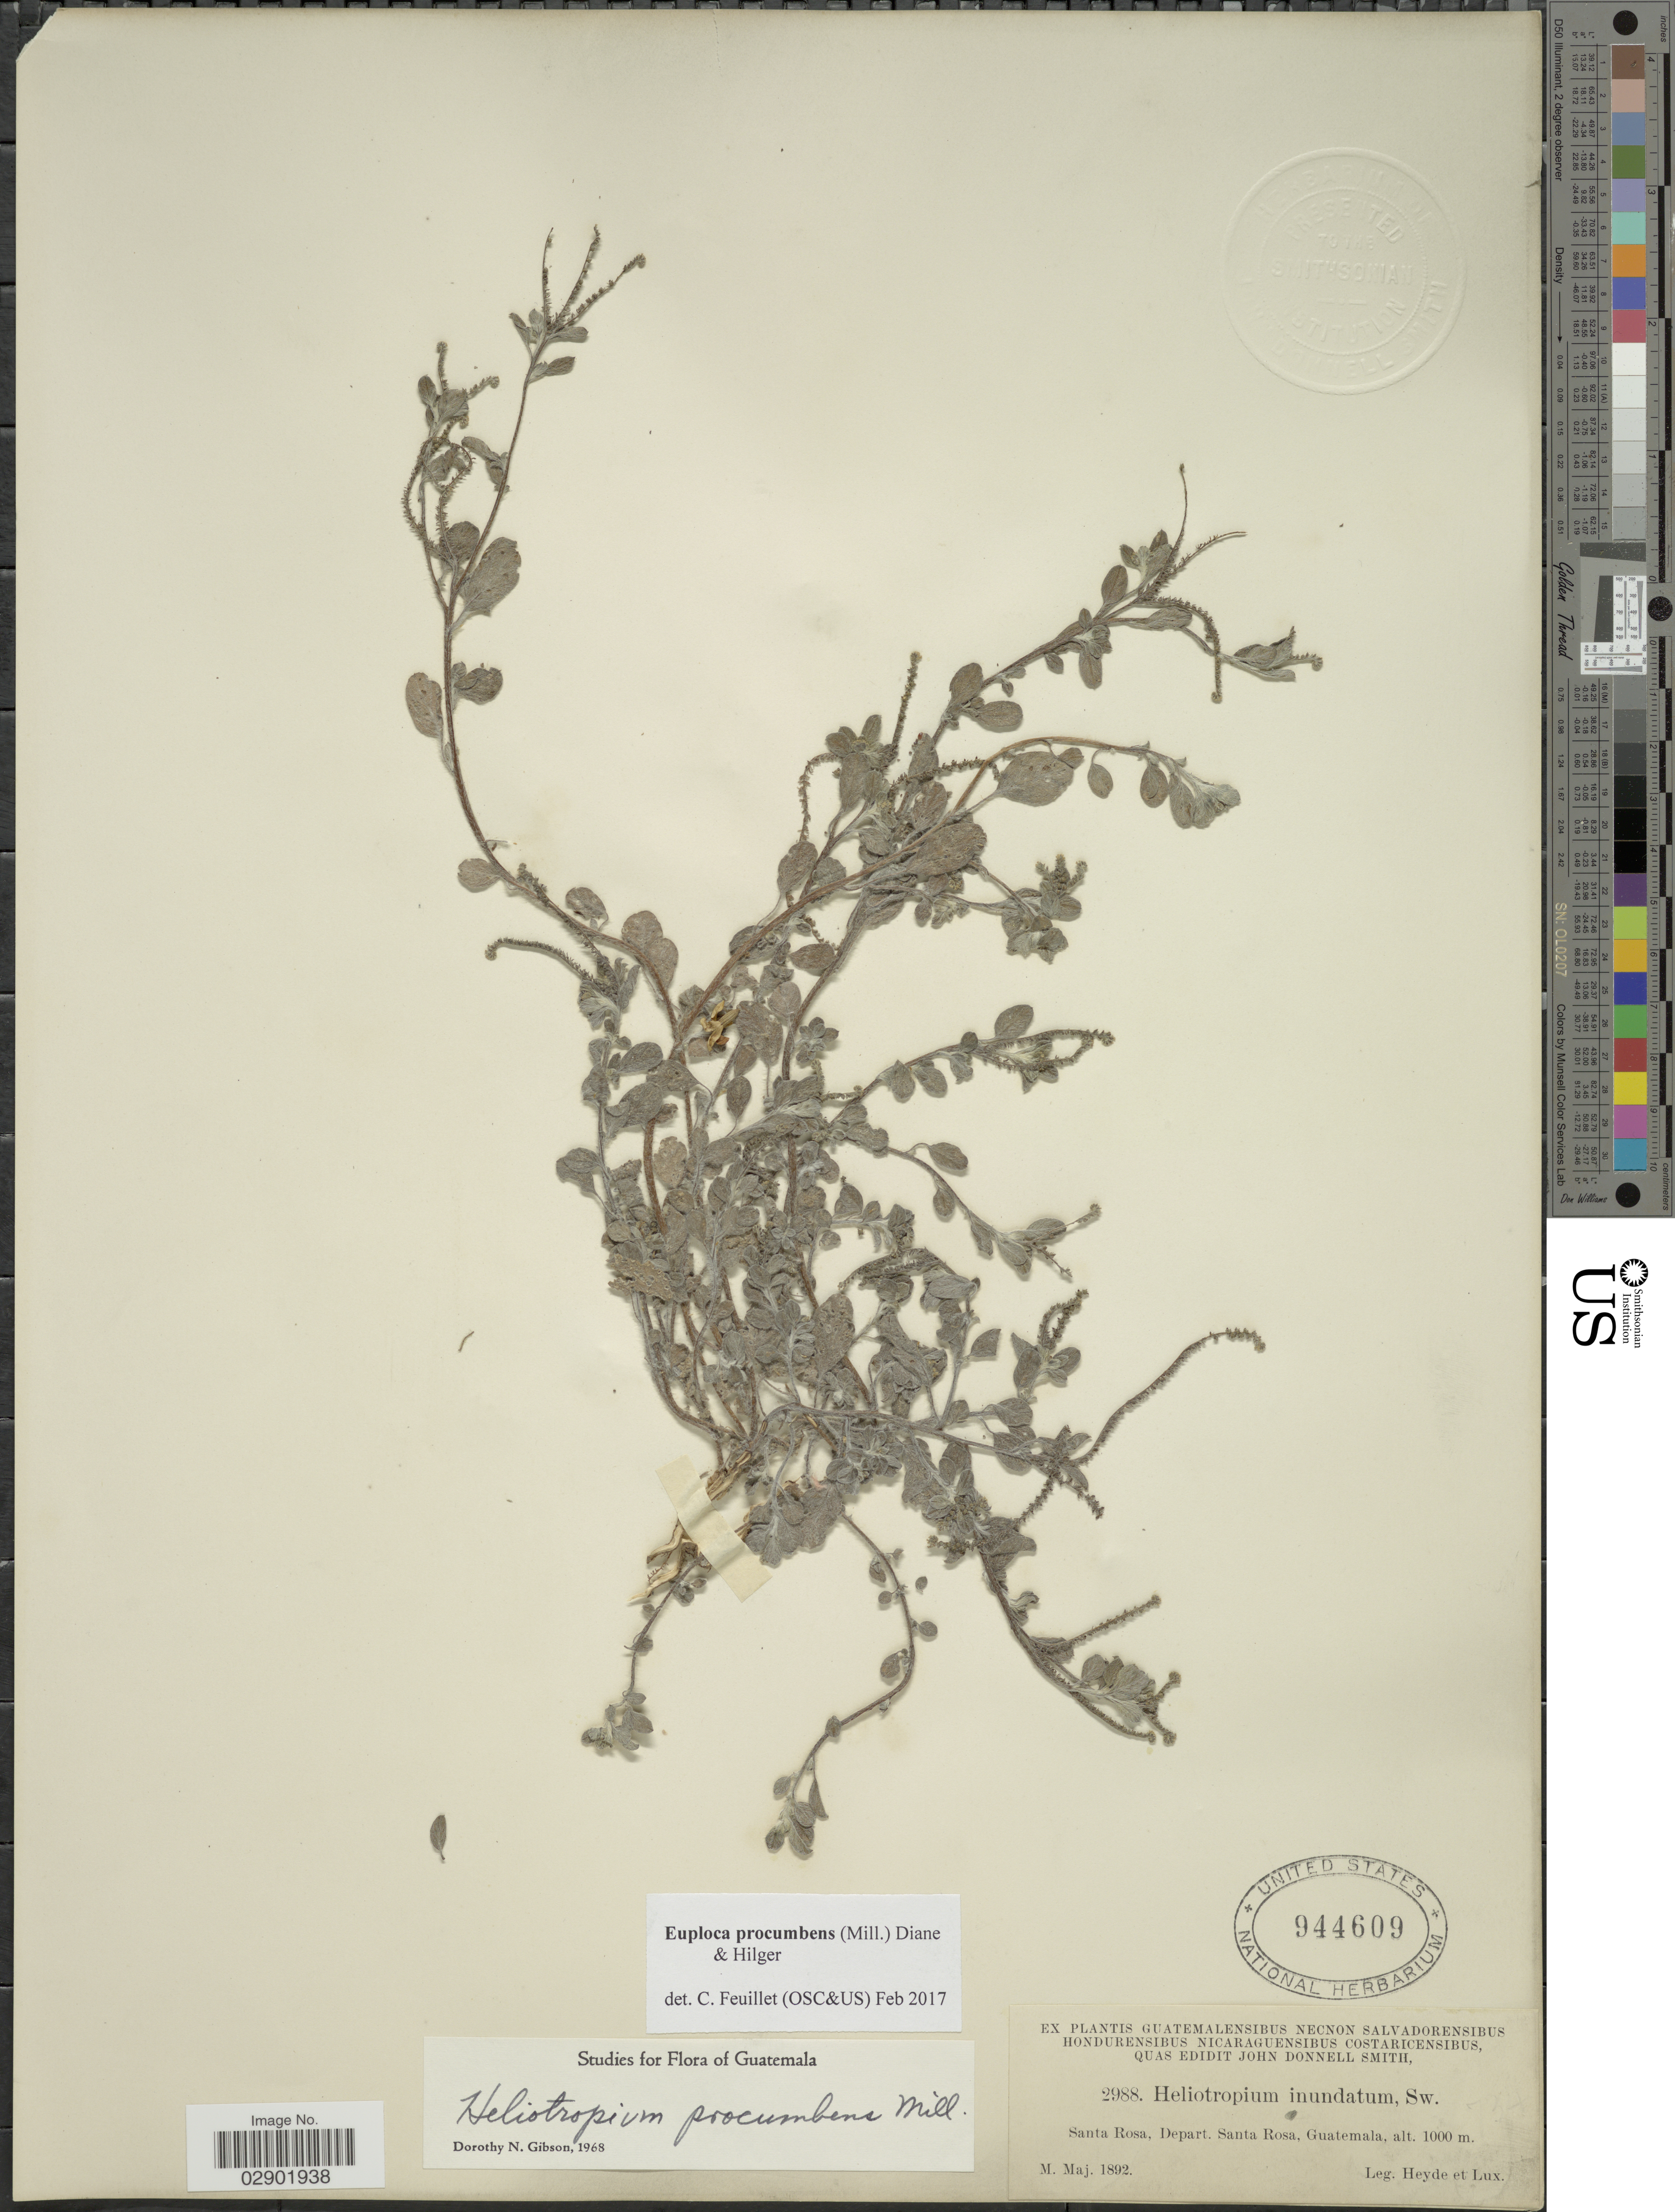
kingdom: Plantae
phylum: Tracheophyta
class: Magnoliopsida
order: Boraginales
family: Heliotropiaceae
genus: Euploca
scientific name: Euploca procumbens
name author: (Mill.) Diane & Hilger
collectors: Heyde & Lux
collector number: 2988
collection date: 1892-05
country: Guatemala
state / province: Santa Rosa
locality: Depart. Santa Rosa.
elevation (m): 1000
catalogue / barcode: US 944609